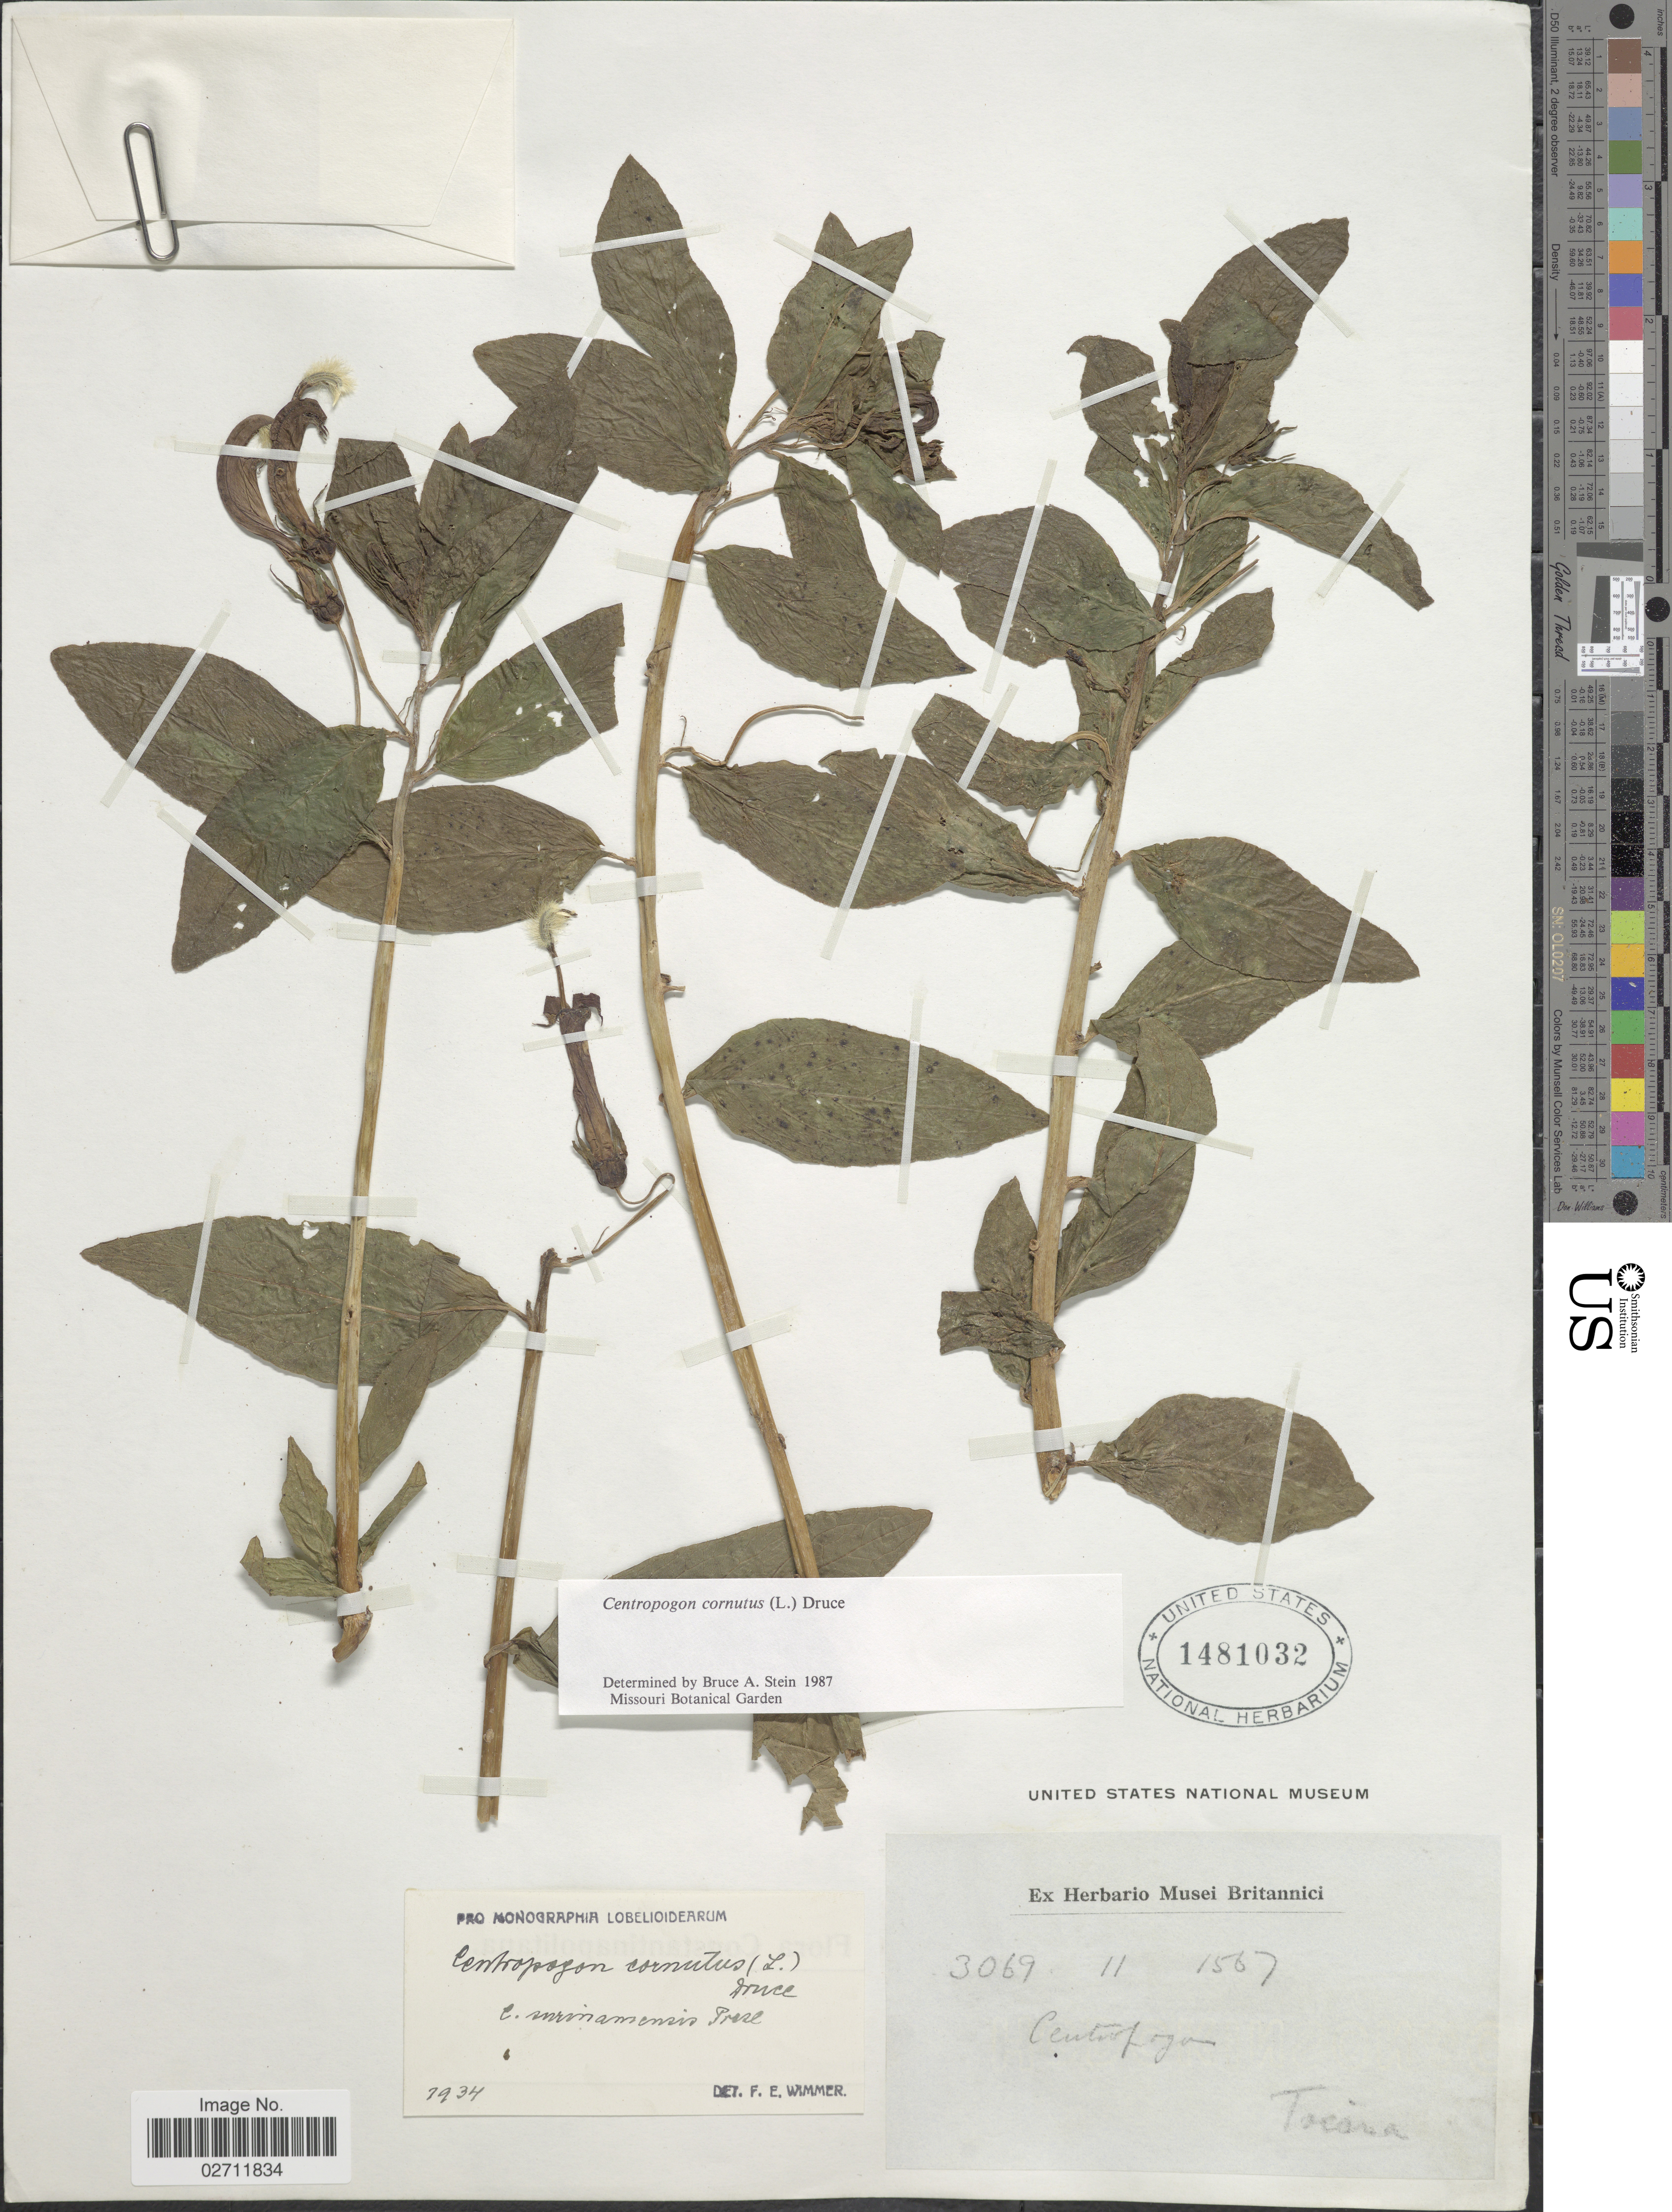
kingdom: Plantae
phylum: Tracheophyta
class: Magnoliopsida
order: Asterales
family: Campanulaceae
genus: Centropogon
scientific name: Centropogon cornutus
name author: (L.) Druce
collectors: J. J. Triana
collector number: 3069/11/1567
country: Colombia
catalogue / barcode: US 1481032